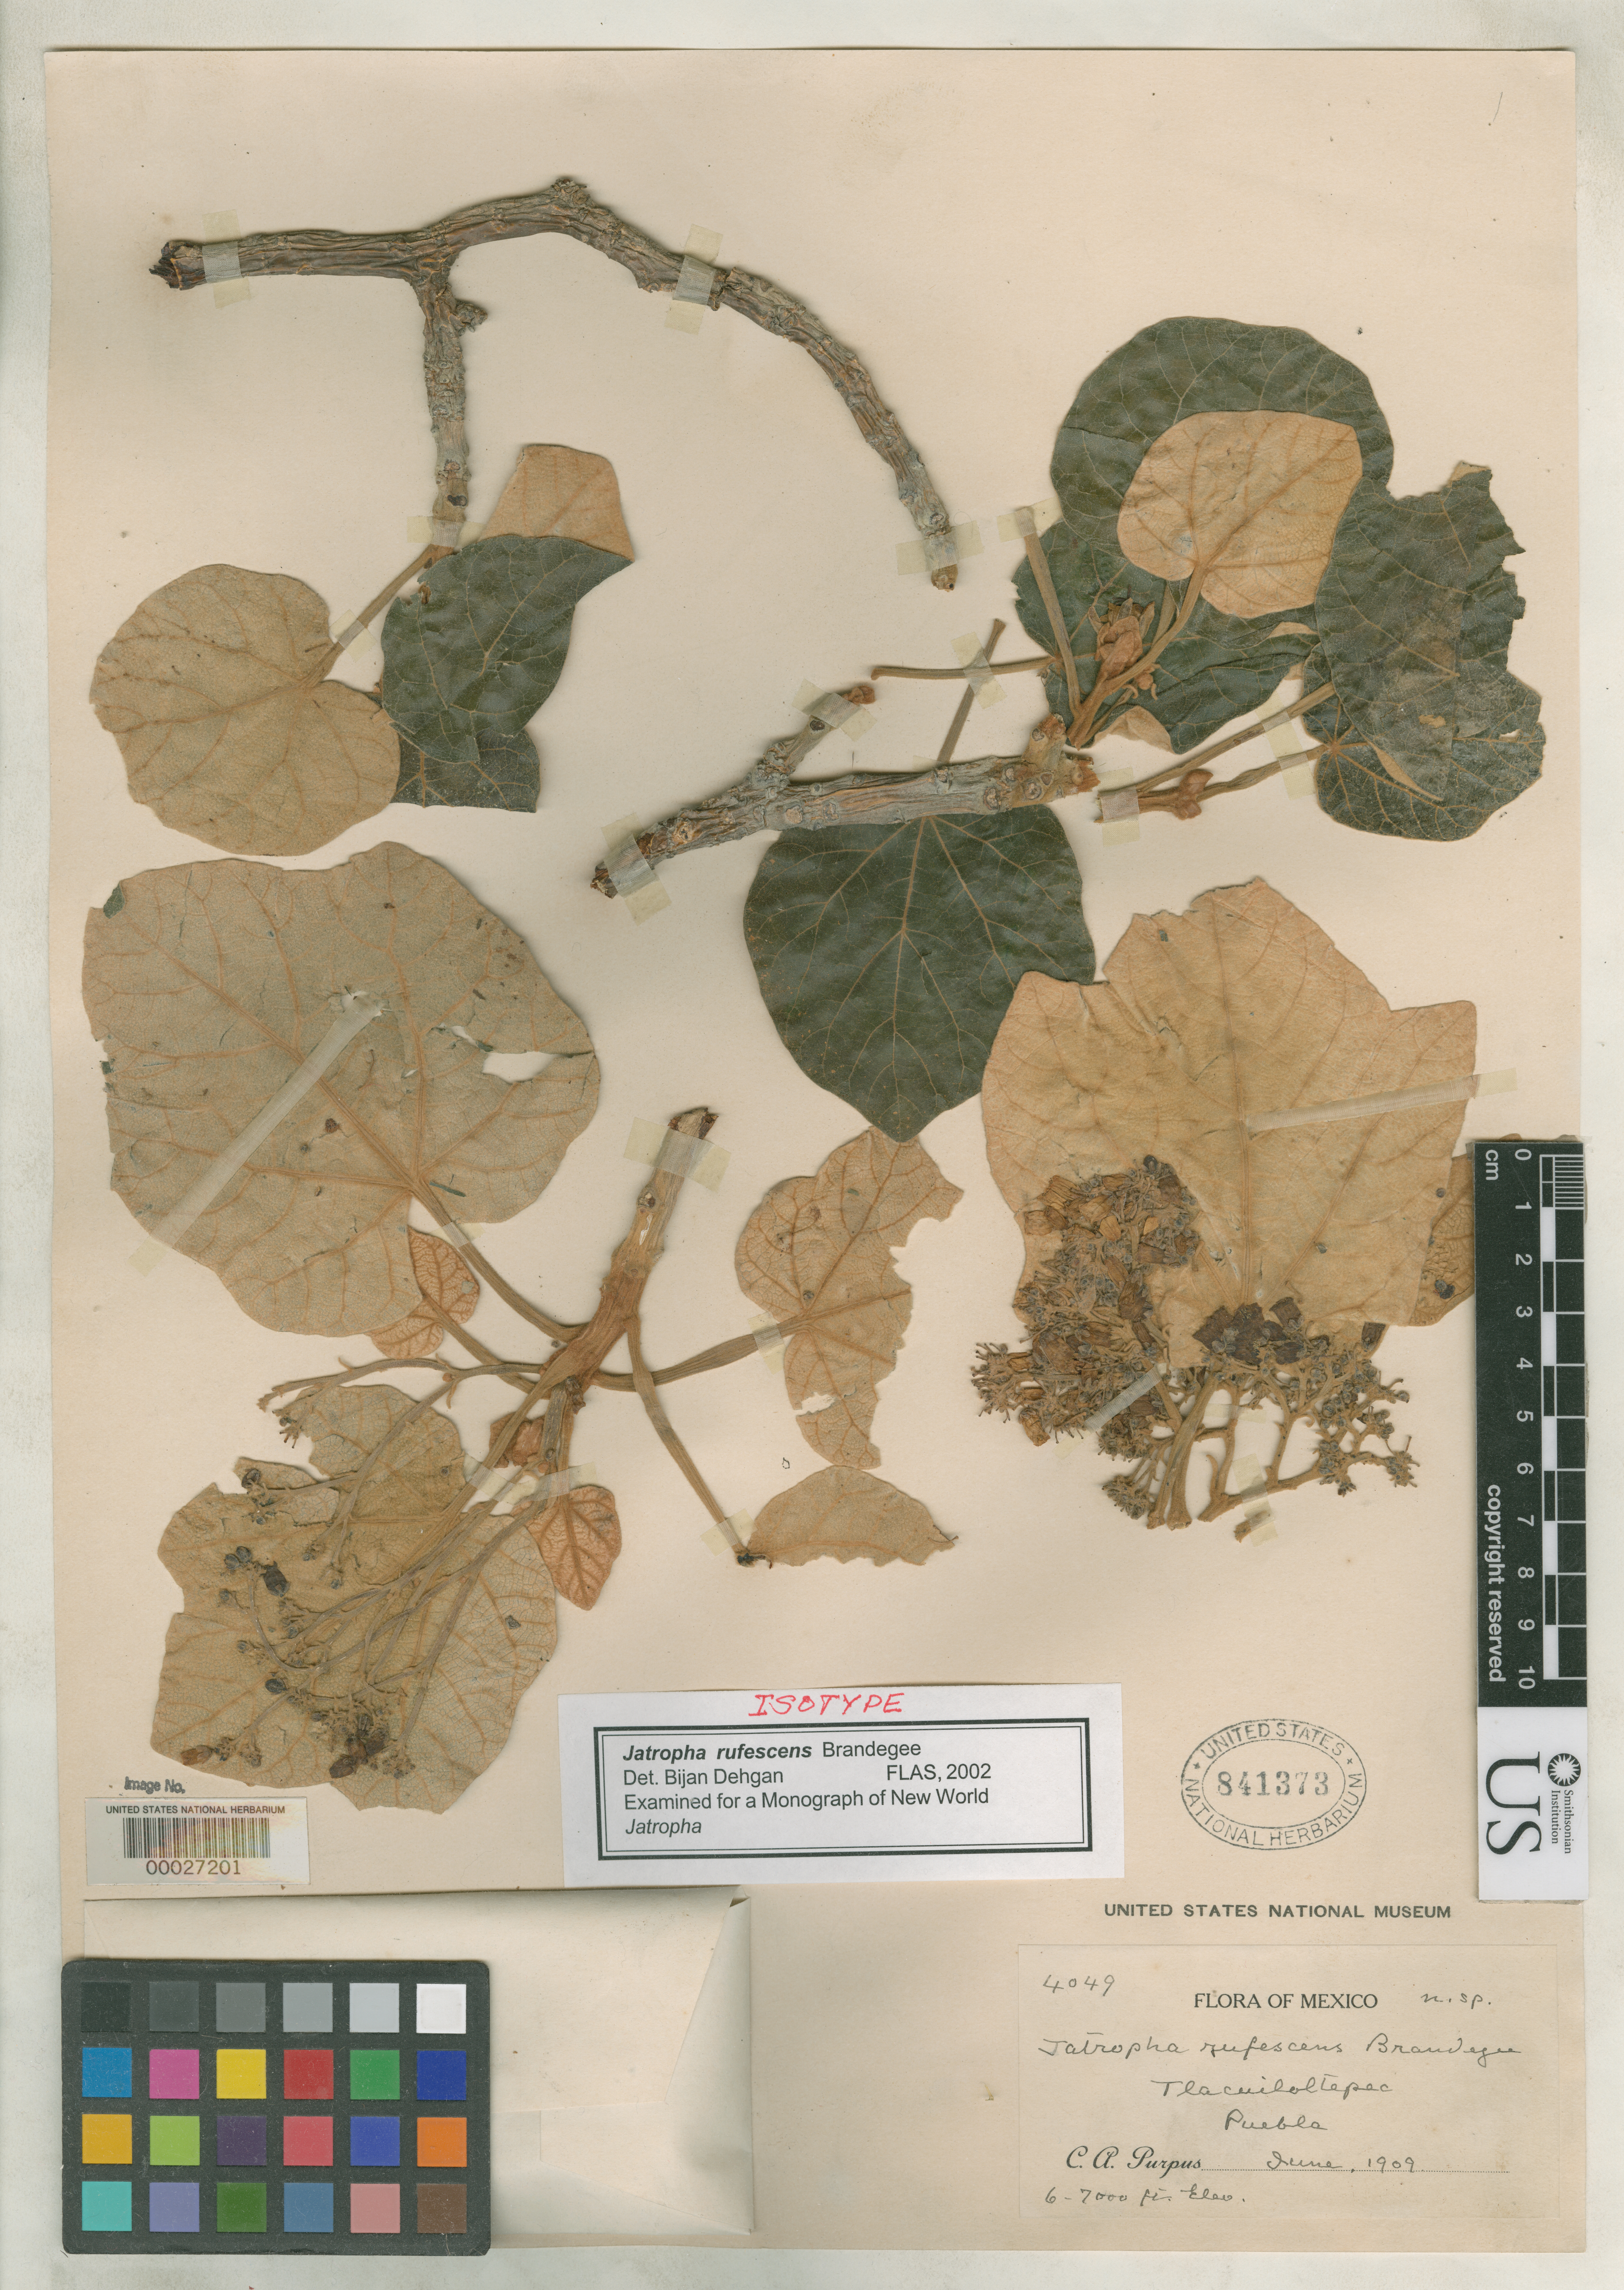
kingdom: Plantae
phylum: Tracheophyta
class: Magnoliopsida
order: Malpighiales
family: Euphorbiaceae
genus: Jatropha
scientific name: Jatropha rufescens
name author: Brandegee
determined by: Dehgan, B.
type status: Isotype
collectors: C. A. Purpus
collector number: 4049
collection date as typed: Jun 1909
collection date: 1909-06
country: Mexico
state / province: Puebla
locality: Tlacuiloltepec, Pueblo.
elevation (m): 1829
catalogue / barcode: US 841373